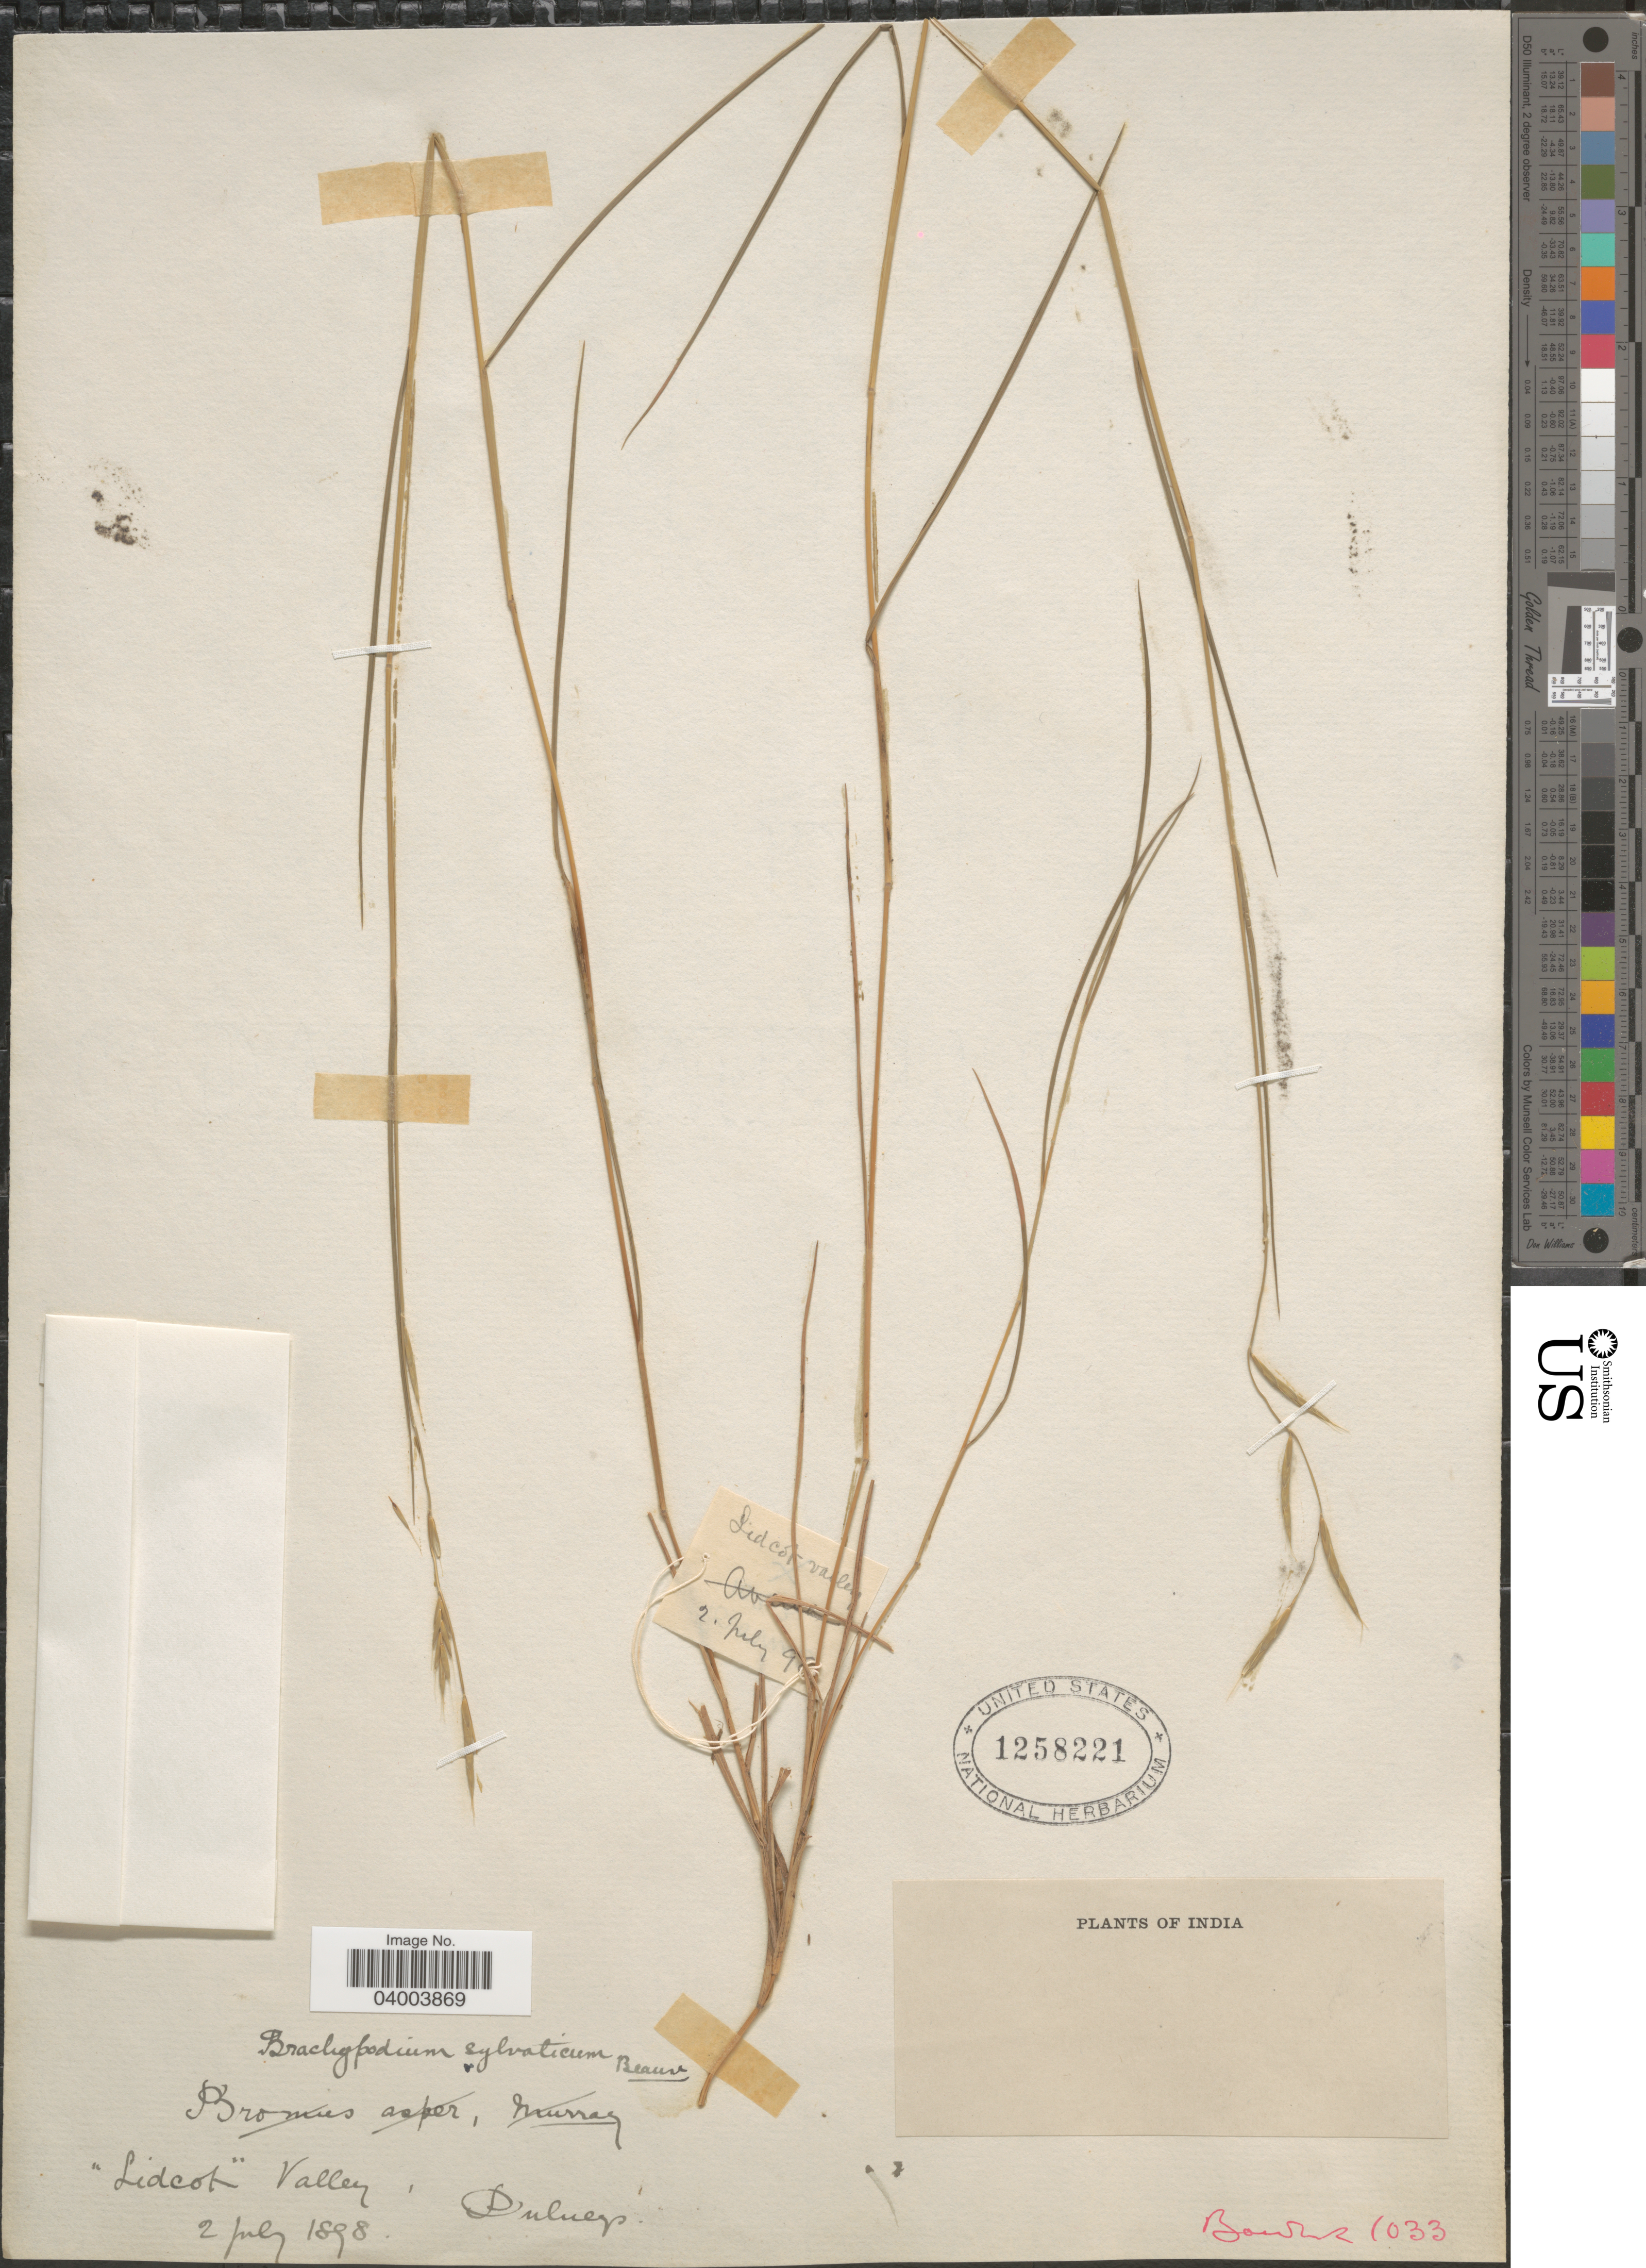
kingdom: Plantae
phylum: Tracheophyta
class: Liliopsida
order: Poales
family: Poaceae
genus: Brachypodium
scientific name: Brachypodium sylvaticum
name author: (Huds.) P. Beauv.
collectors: -- Bourne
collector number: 1033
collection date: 1898-07-02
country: India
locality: Lidcot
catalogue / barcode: US 1258221